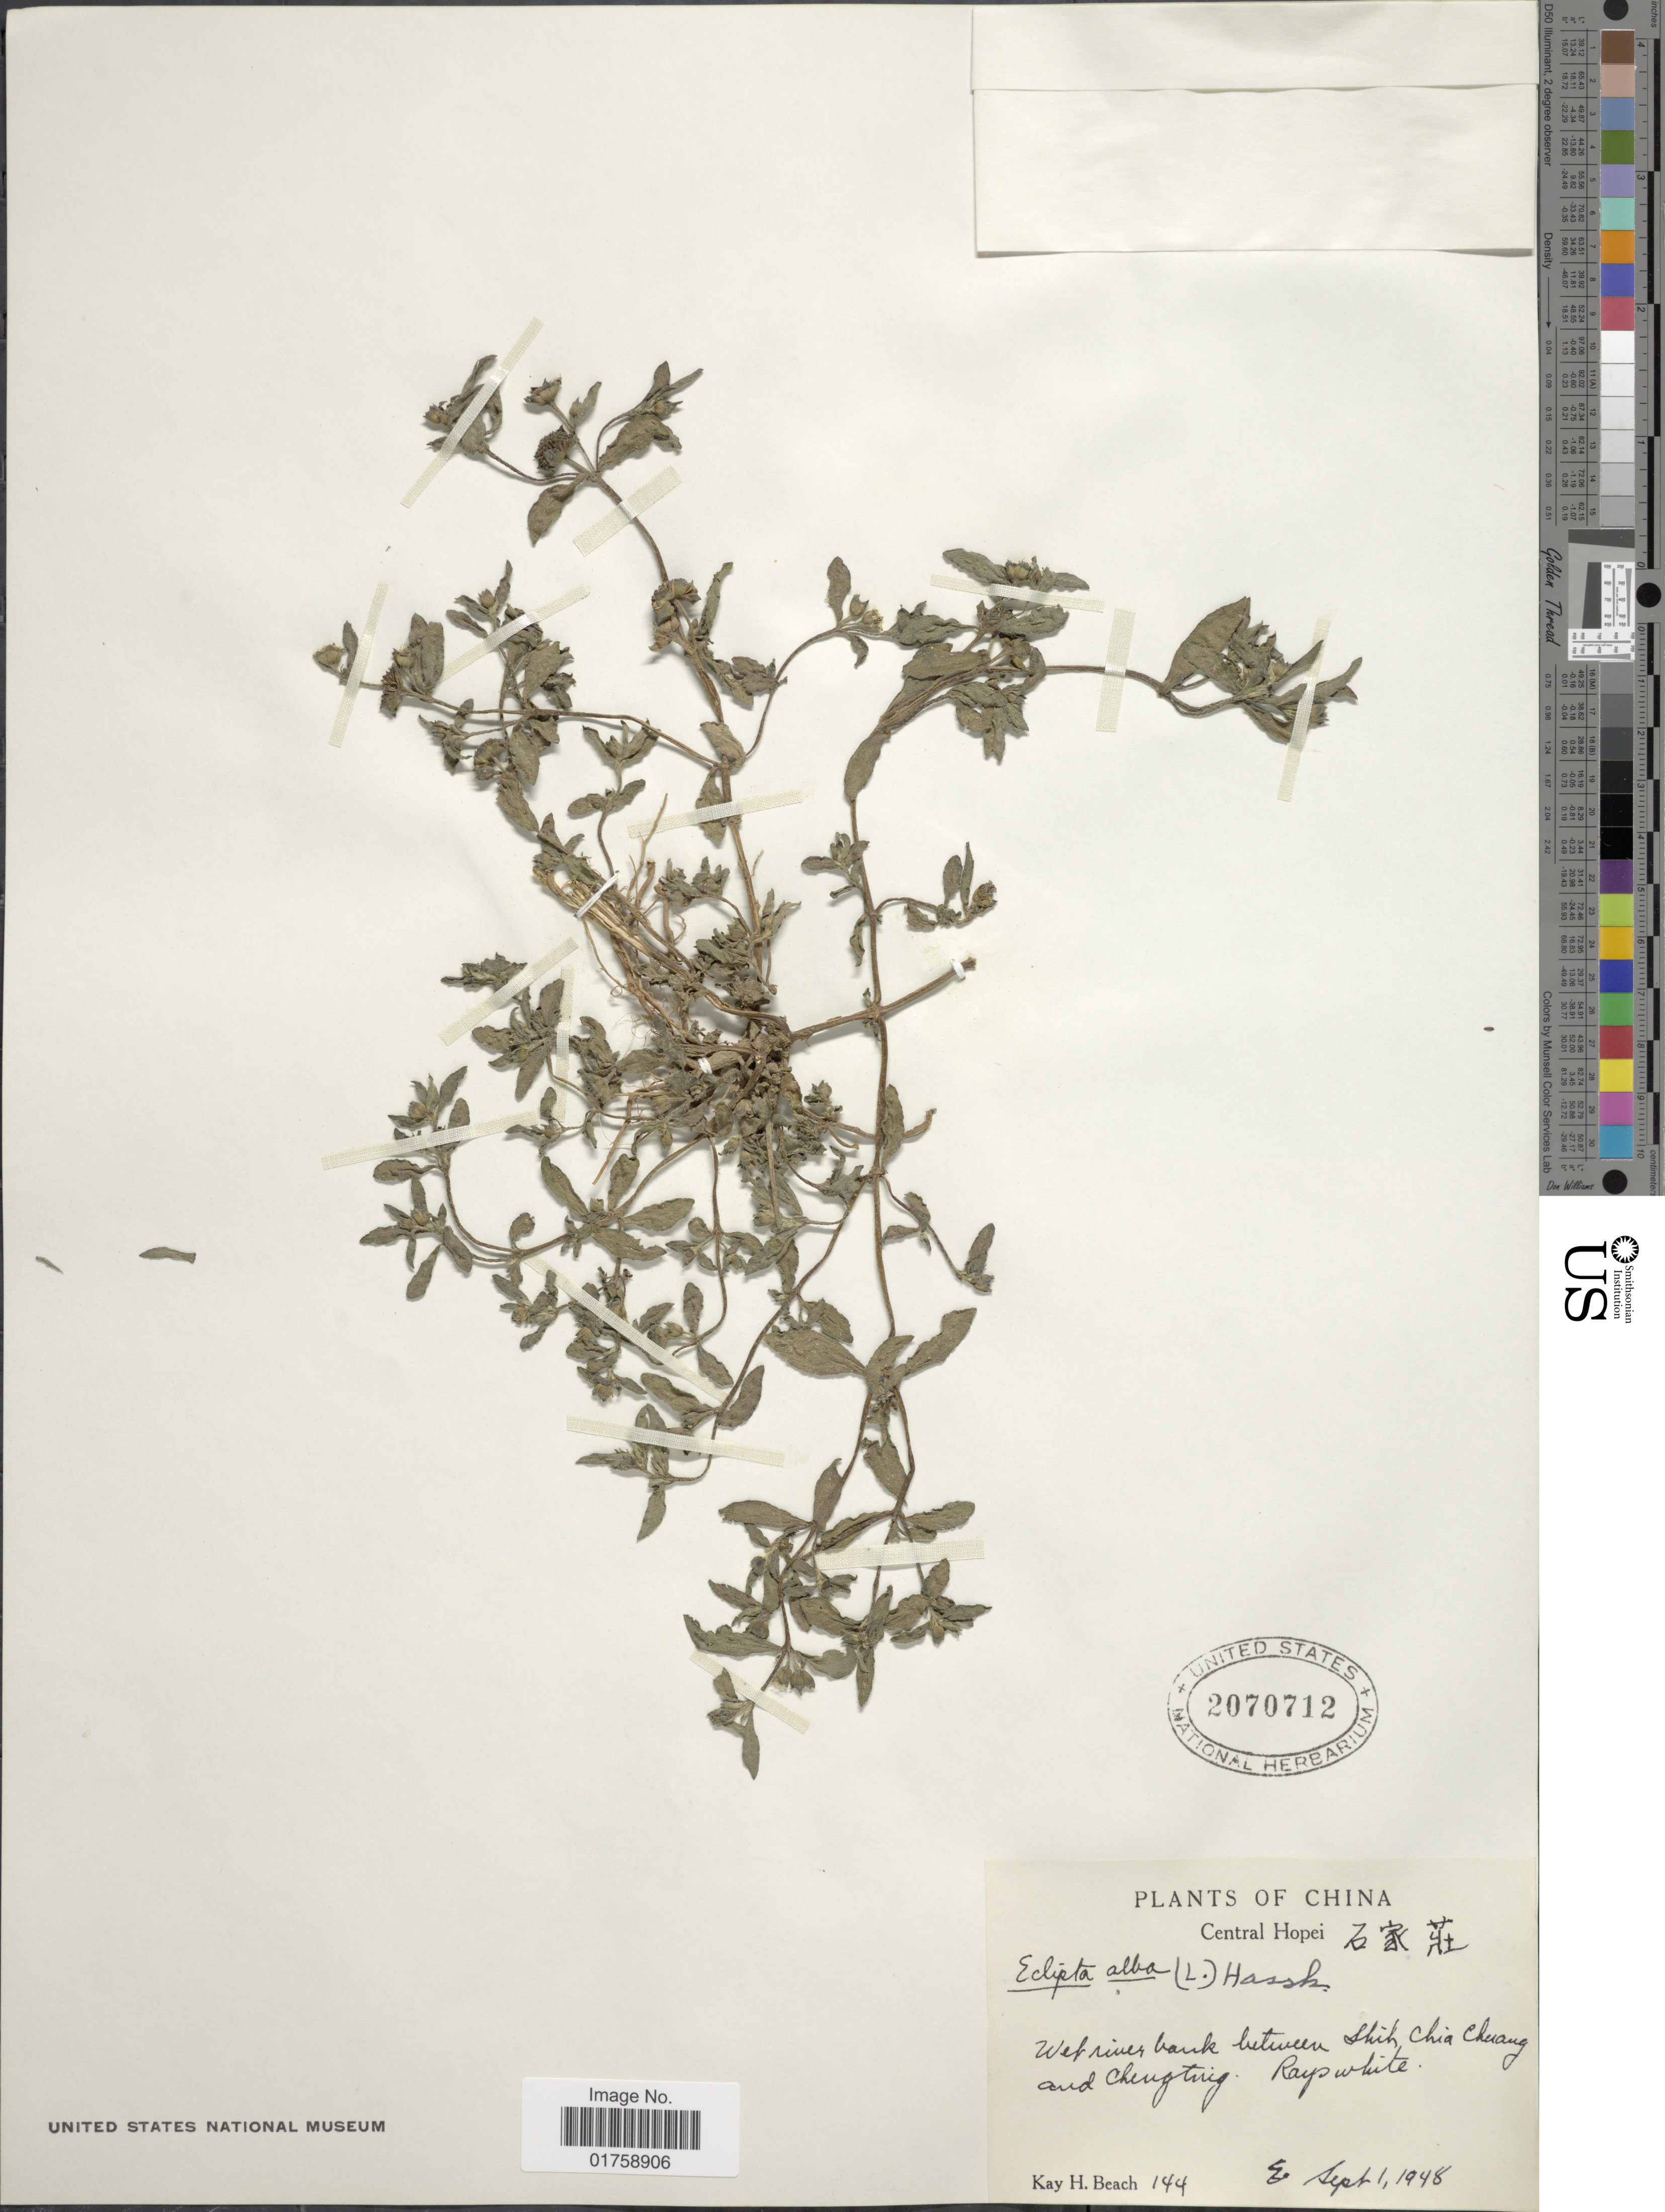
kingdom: Plantae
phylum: Tracheophyta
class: Magnoliopsida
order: Asterales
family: Asteraceae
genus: Eclipta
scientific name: Eclipta prostrata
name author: (L.) L.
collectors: K. H. Beach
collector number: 144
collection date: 1948-09-01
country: China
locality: China. Central Hopei. Wer river bank between Shih Chia Chuang and Chenting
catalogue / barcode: US 2070712